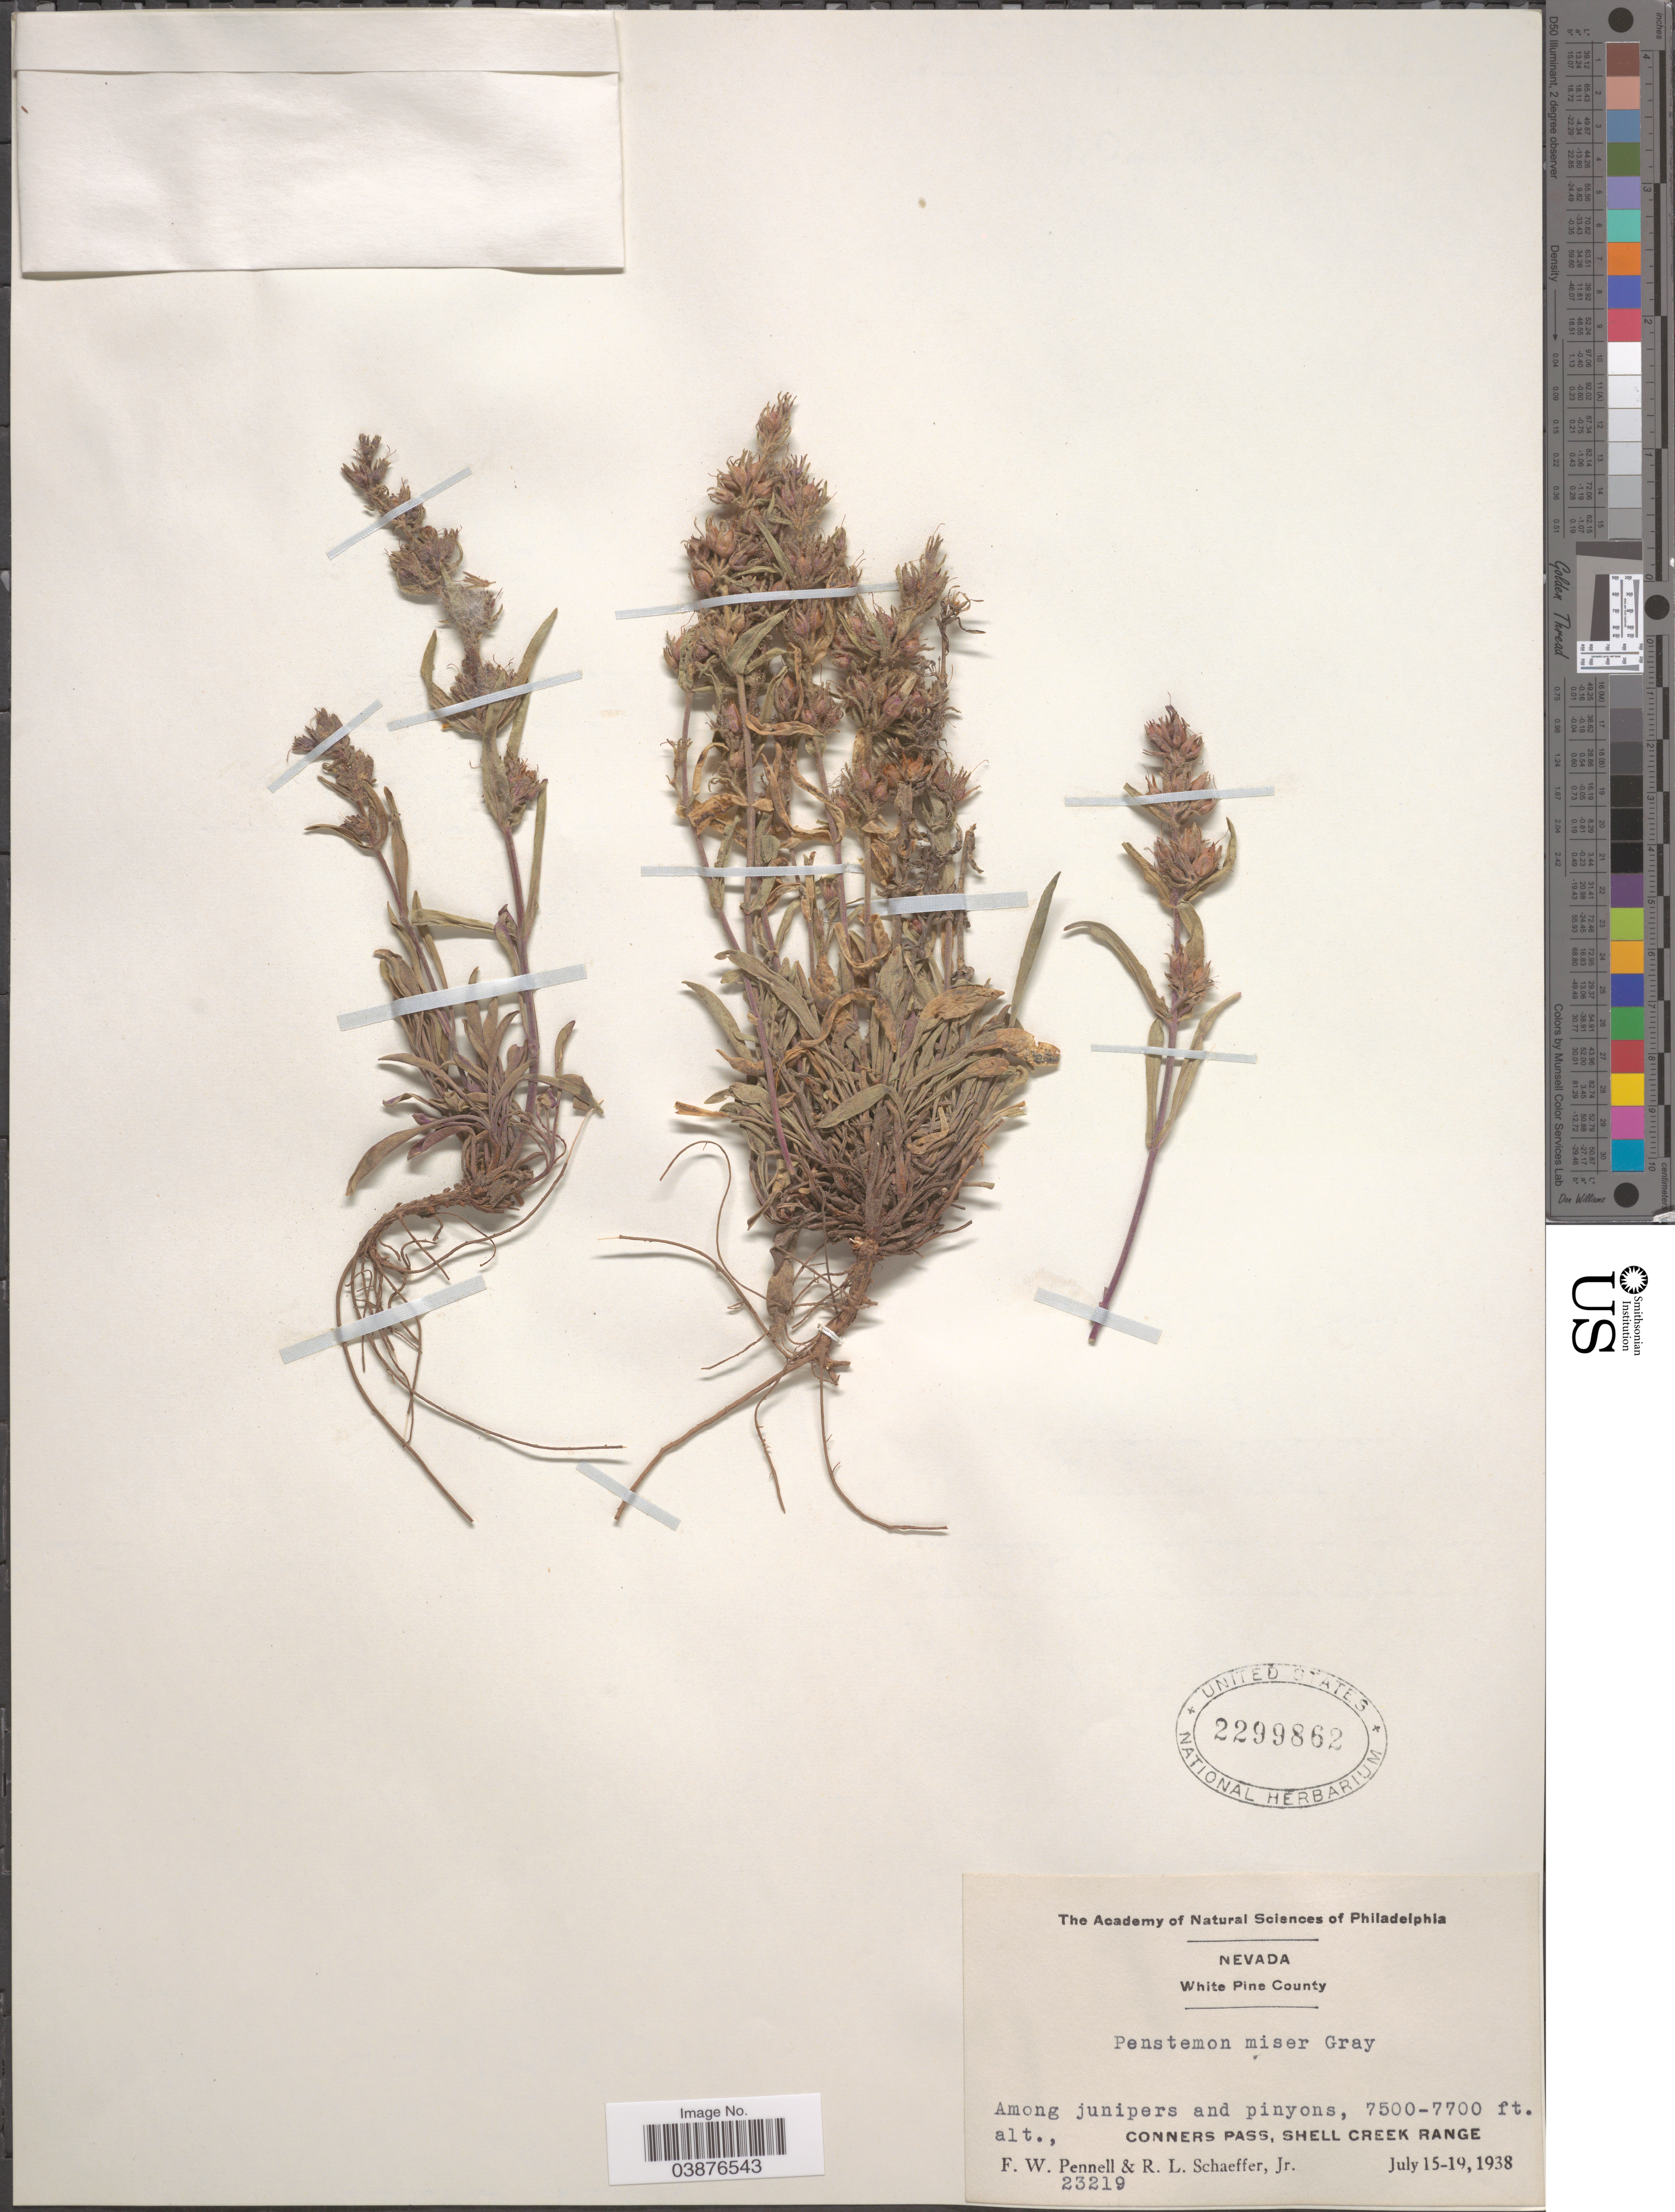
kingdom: Plantae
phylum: Tracheophyta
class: Magnoliopsida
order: Lamiales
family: Plantaginaceae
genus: Penstemon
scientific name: Penstemon miser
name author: A. Gray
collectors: F. W. Pennell & R. L. Schaeffer Jr.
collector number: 23219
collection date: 1938-07-15/1938-07-19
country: United States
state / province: Nevada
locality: White Pine County. Conners Pass, Shell Creek Range.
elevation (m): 2286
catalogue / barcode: US 2299862